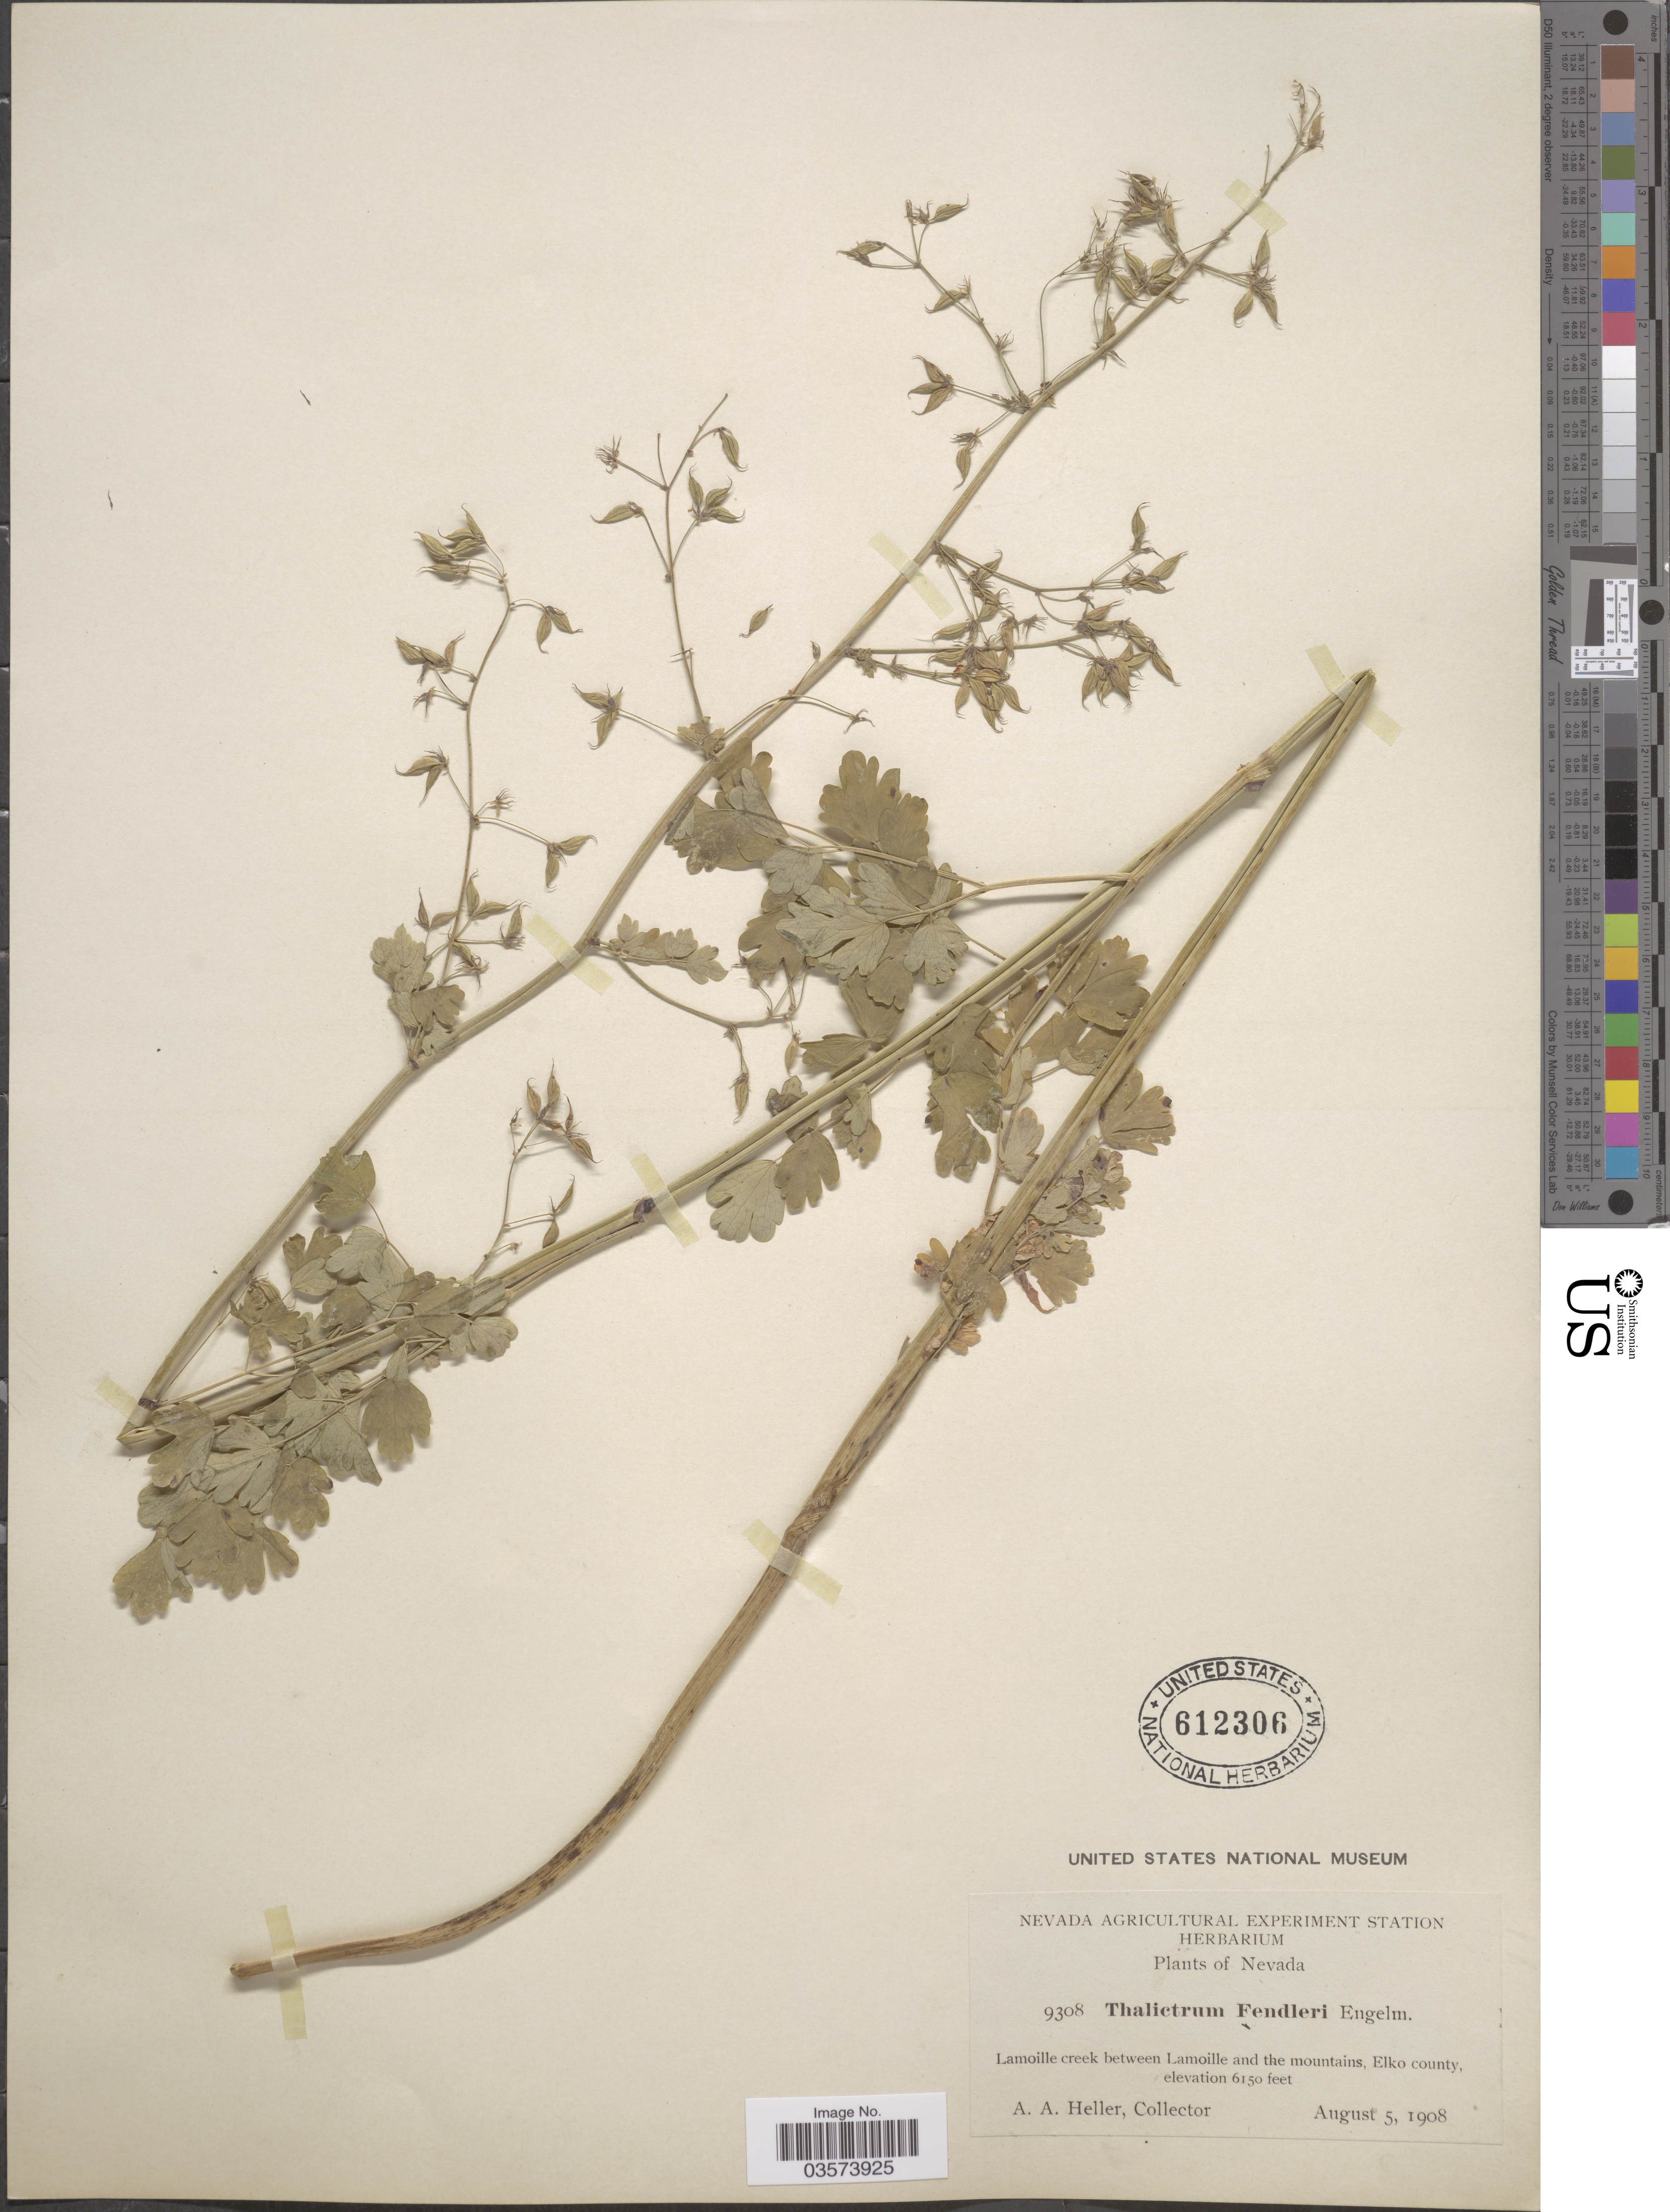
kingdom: Plantae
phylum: Tracheophyta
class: Magnoliopsida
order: Ranunculales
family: Ranunculaceae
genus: Thalictrum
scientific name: Thalictrum fendleri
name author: Engelm. ex A. Gray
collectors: A. A. Heller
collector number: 9308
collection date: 1908-08-05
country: United States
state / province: Nevada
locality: Lamoille creek between Lamoille and the mountains, Elko county.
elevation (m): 1875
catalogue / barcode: US 612306